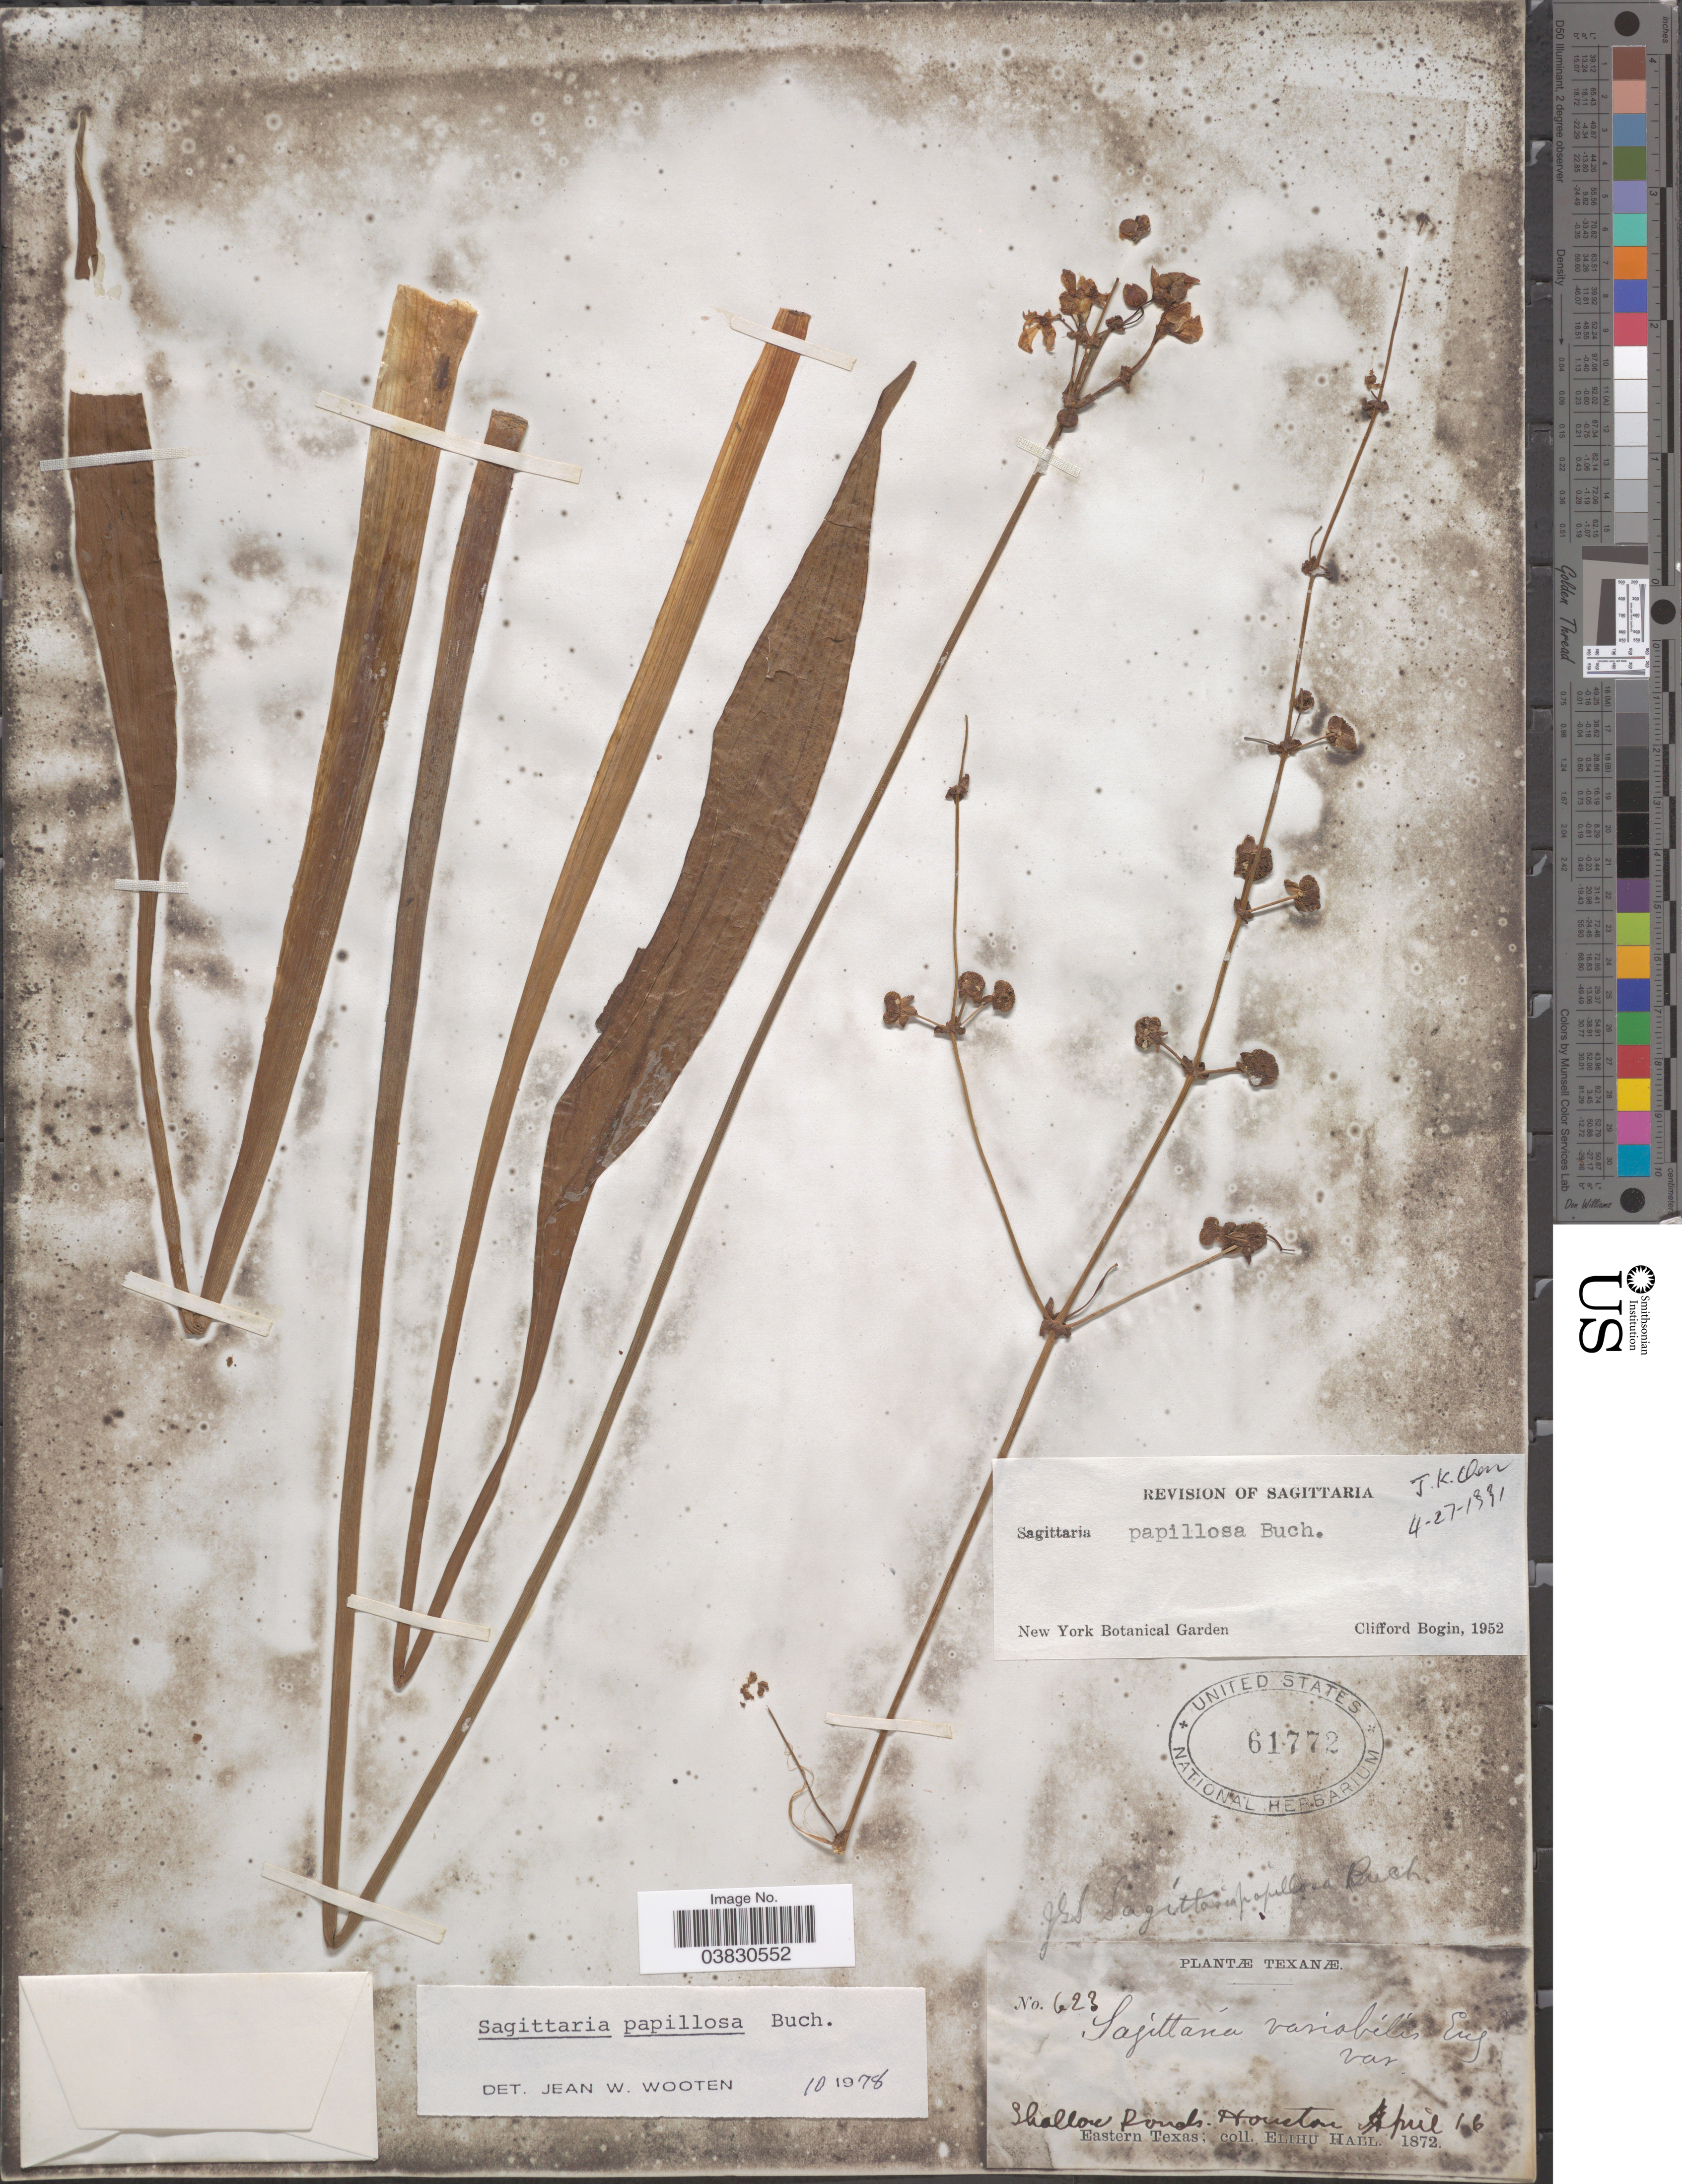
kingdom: Plantae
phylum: Tracheophyta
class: Liliopsida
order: Alismatales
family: Alismataceae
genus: Sagittaria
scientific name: Sagittaria papillosa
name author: Buchenau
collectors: E. Hall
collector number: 623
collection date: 1872-04-16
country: United States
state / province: Texas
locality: Shallow Ponds. Houston. Eastern Texas.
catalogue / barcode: US 61772